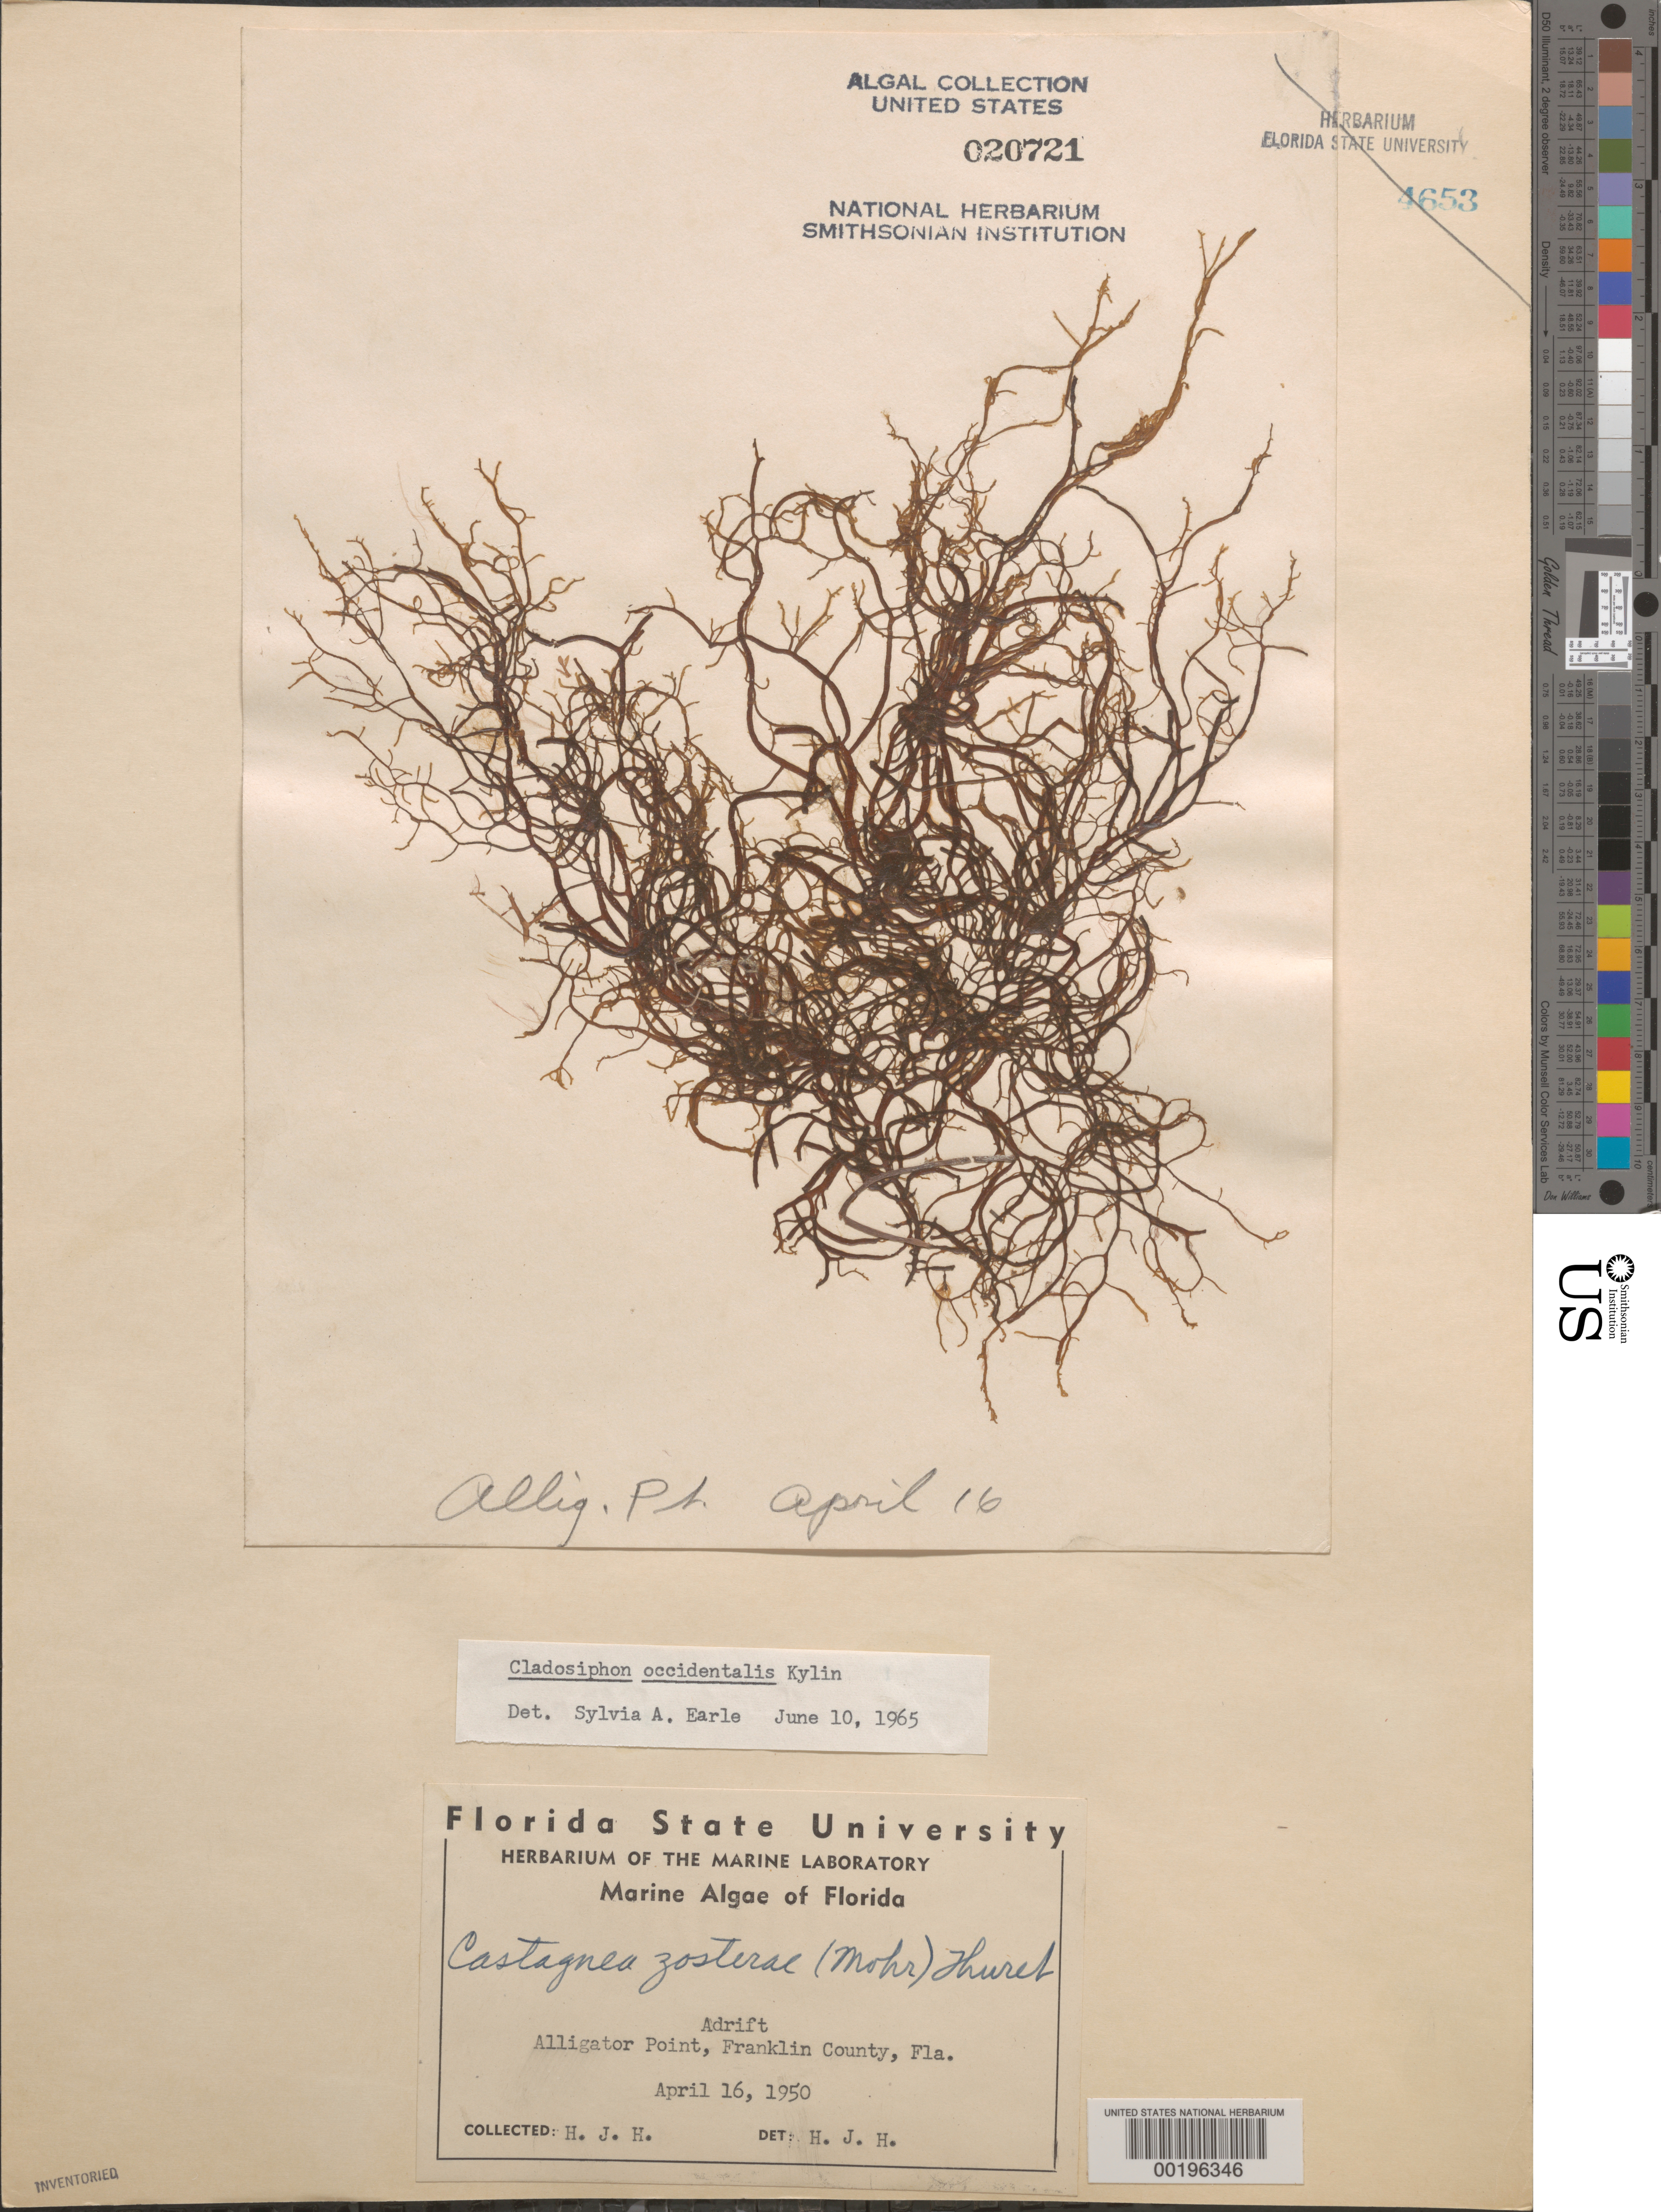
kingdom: Chromista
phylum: Ochrophyta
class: Phaeophyceae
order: Ectocarpales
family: Chordariaceae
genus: Cladosiphon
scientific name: Cladosiphon occidentalis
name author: Kylin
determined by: Earle, S. A.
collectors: H. J. Humm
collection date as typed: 16 Apr 1950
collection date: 1950-04-16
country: United States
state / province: Florida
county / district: Franklin County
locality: Alligator Point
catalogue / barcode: US 20721